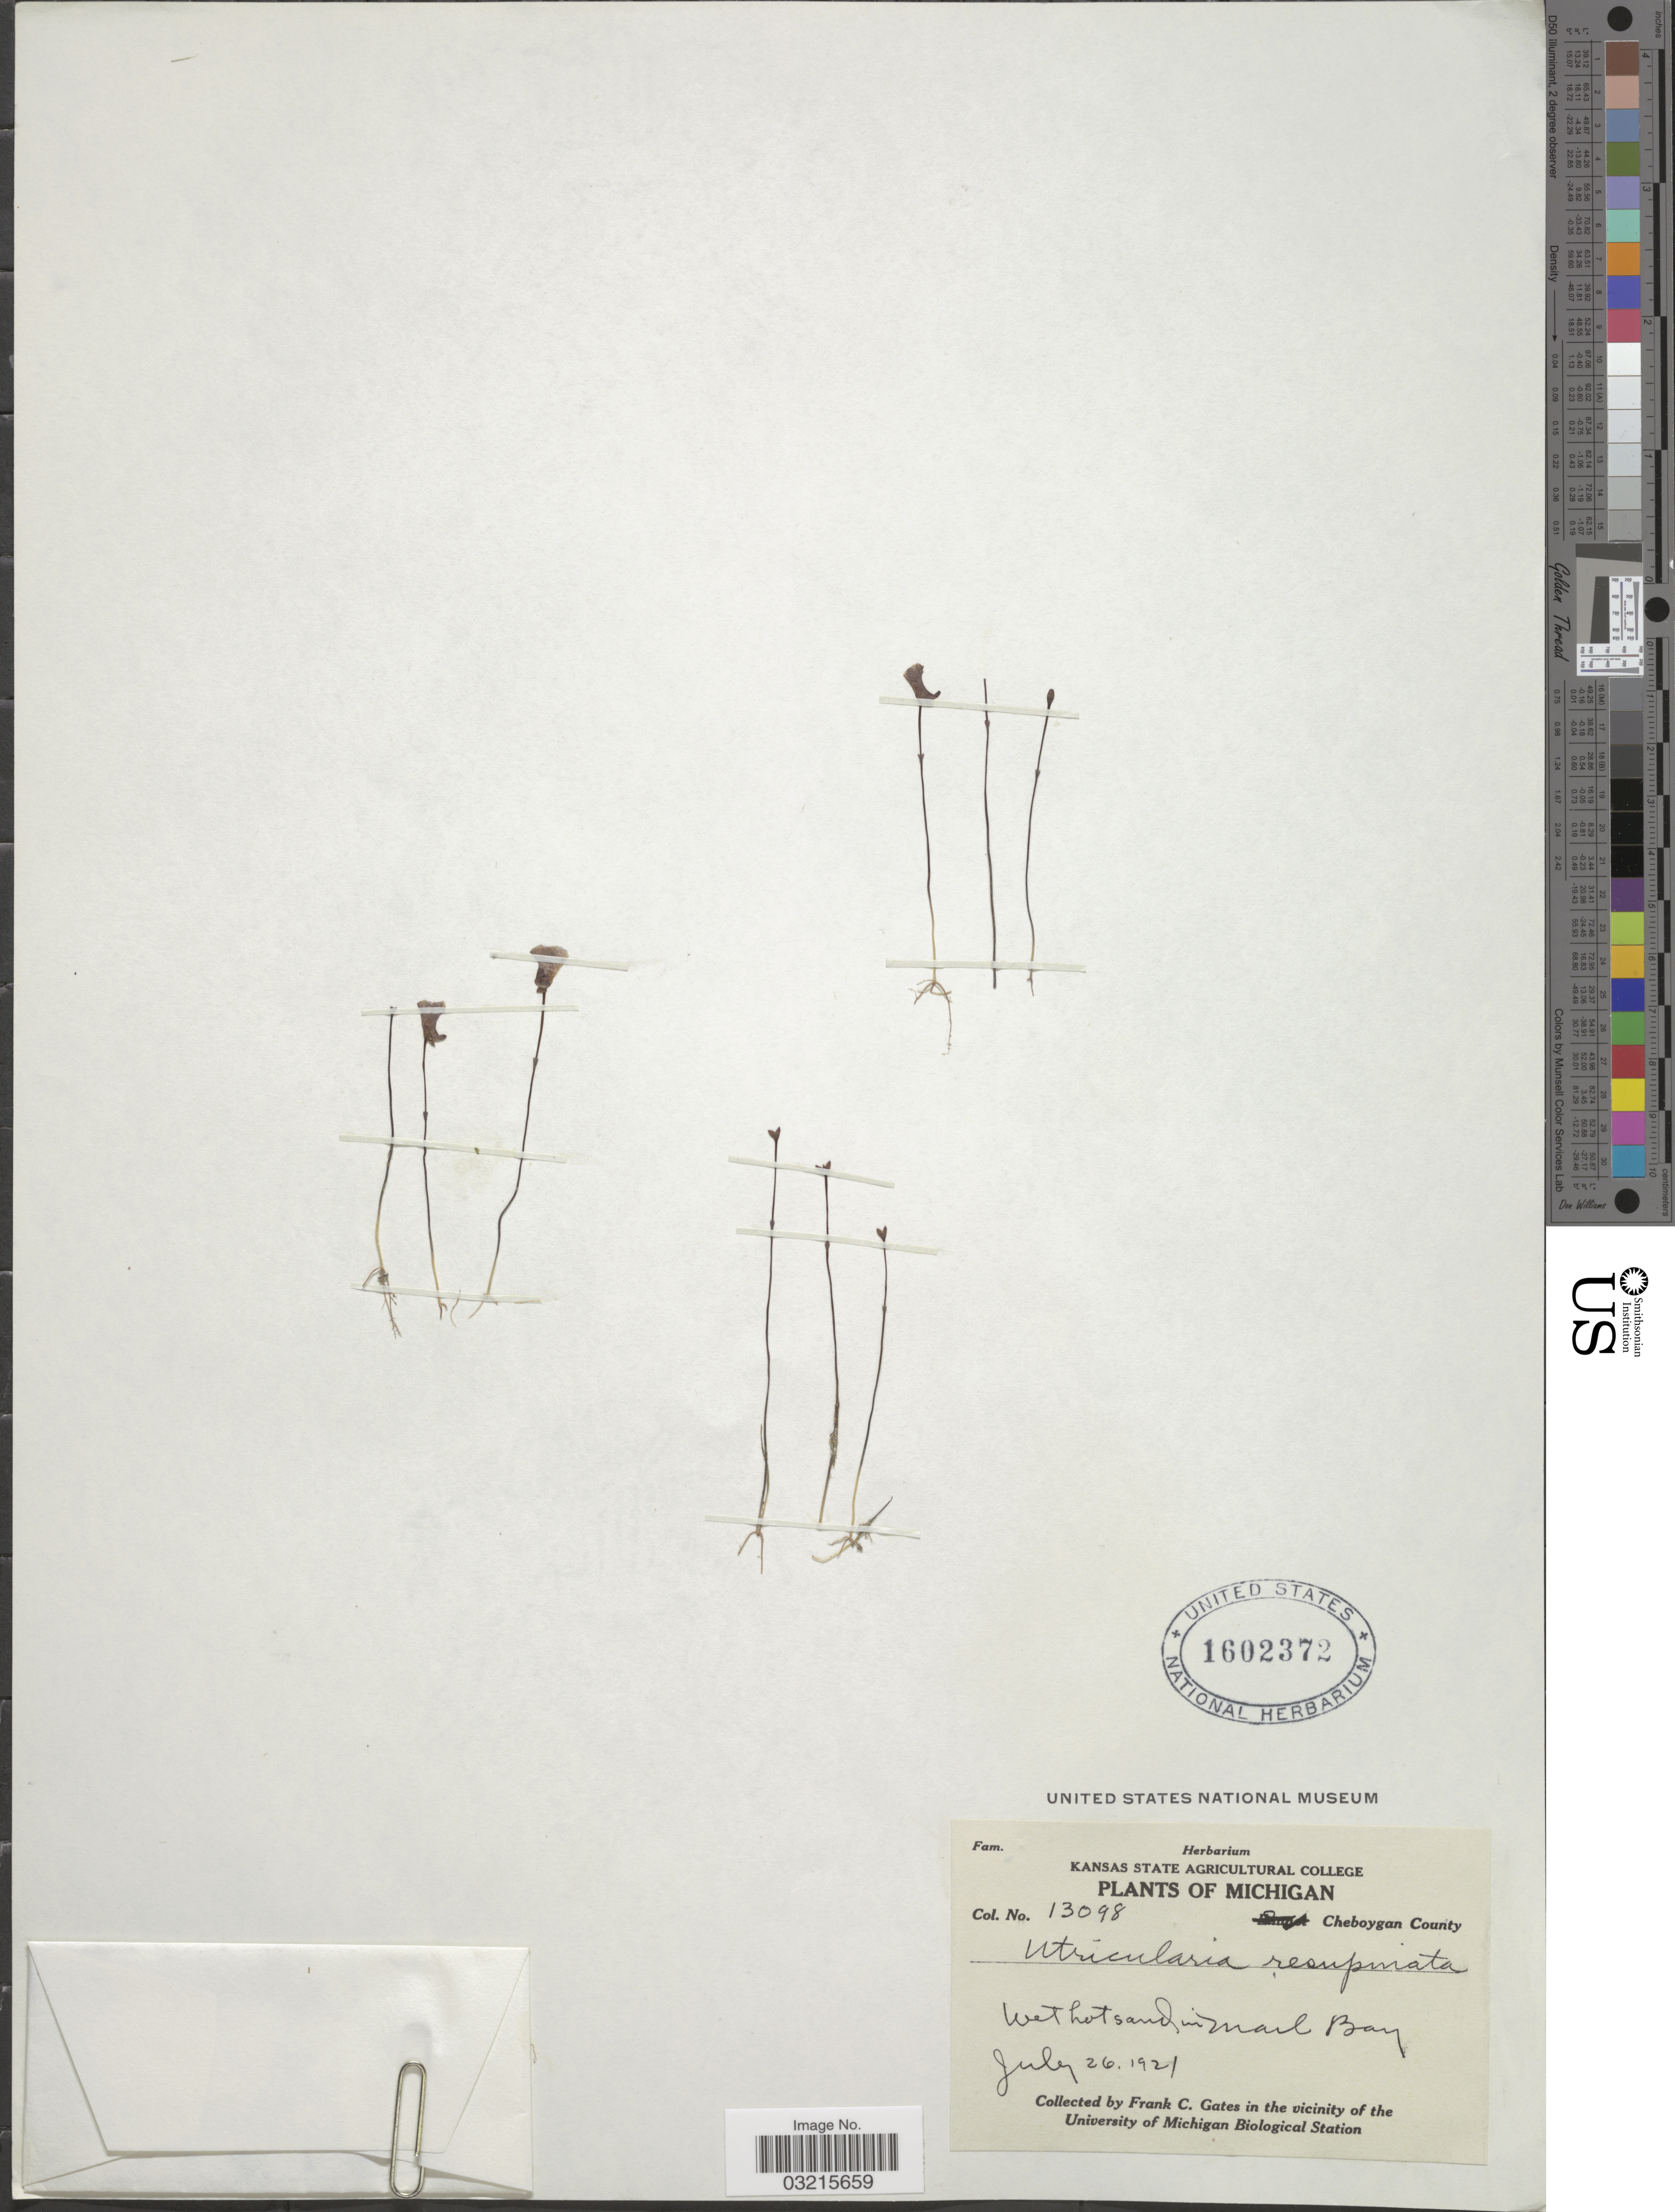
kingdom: Plantae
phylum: Tracheophyta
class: Magnoliopsida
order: Lamiales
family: Lentibulariaceae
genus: Utricularia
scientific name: Utricularia resupinata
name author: B.D. Greene ex Bigelow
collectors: F. C. Gates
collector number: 13098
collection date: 1921-07-26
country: United States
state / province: Michigan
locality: Cheboygan County, Wet hot sand in Marl Bay.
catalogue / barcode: US 1602372